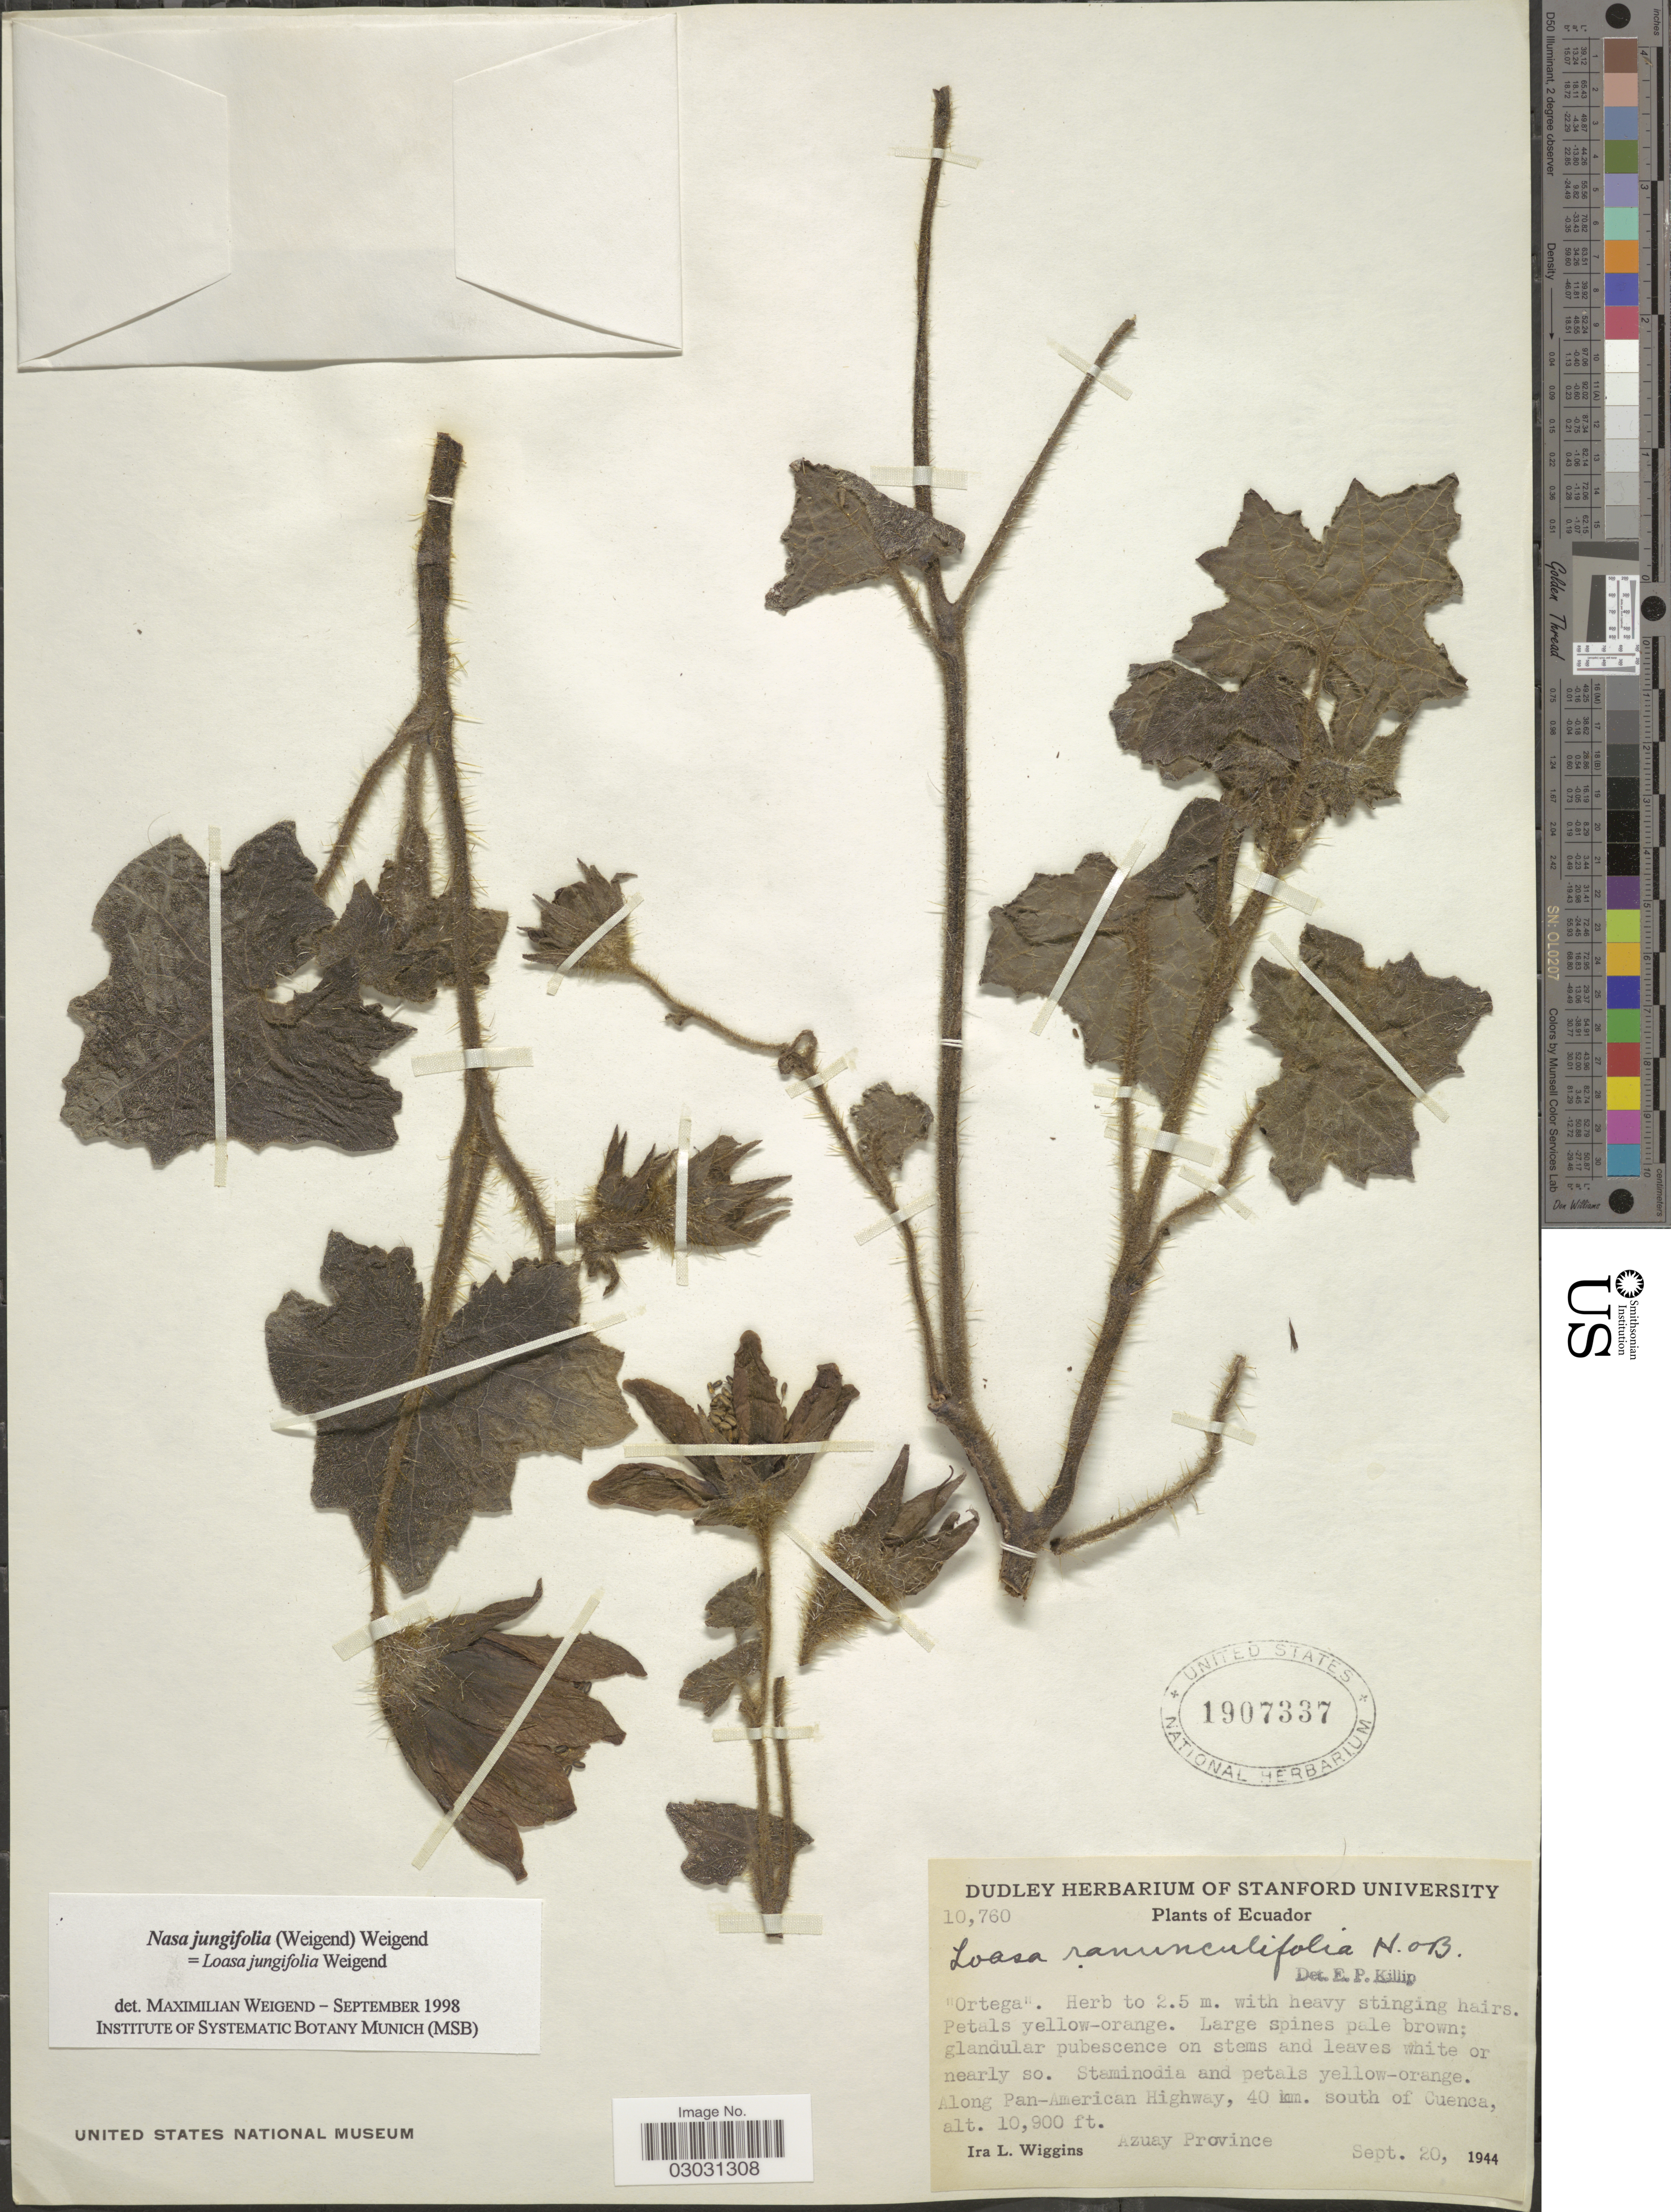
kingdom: Plantae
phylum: Tracheophyta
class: Magnoliopsida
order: Cornales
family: Loasaceae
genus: Nasa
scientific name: Nasa jungiifolia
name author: (Weigend) Weigend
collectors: I. L. Wiggins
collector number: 10760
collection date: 1944-09-20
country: Ecuador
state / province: Azuay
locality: Along Pan-American Highway, 40 km. south of Cuenca, Azuay Province.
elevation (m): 3322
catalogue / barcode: US 1907337